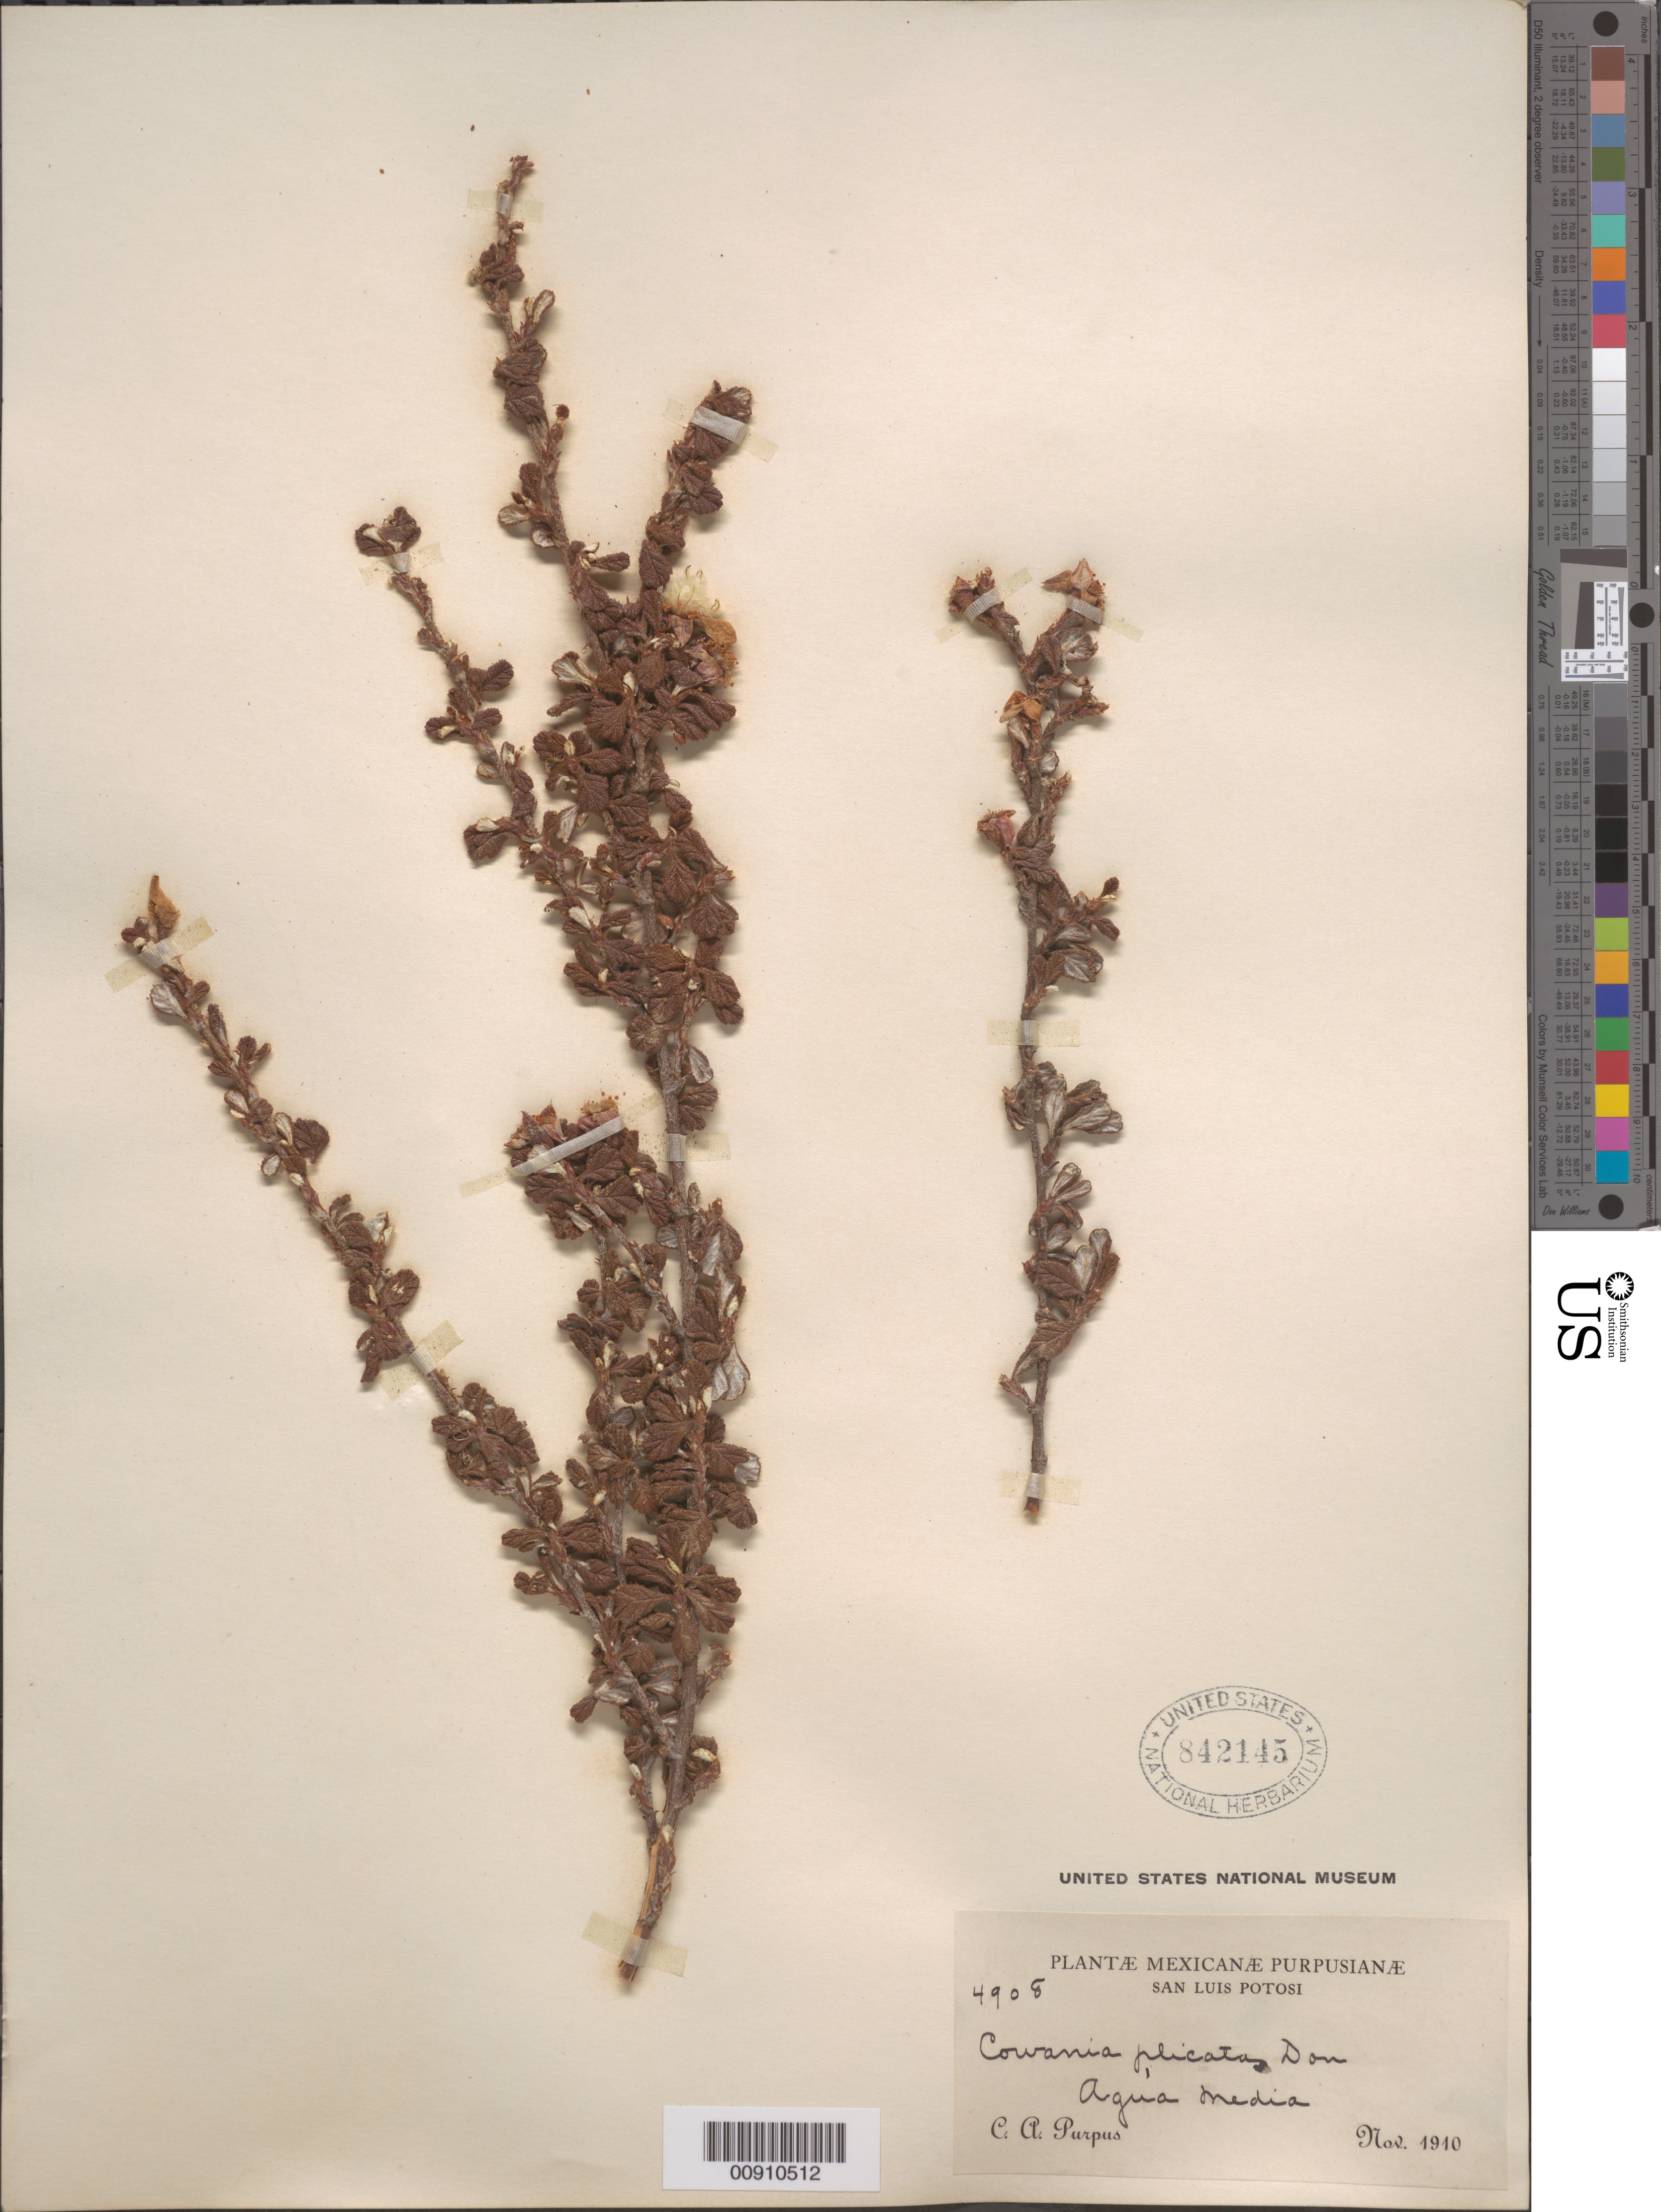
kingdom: Plantae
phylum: Tracheophyta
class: Magnoliopsida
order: Rosales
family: Rosaceae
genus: Purshia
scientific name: Purshia plicata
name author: (D. Don) Henrickson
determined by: Strong, Mark T., (BOT), Smithsonian Institution - National Museum of Natural History (UNITED STATES)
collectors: C. A. Purpus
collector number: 4908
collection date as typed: Nov 1910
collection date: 1910-11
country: Mexico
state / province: San Luis Potosí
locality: Agua Media, San Luis Potosí.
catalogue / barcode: US 842145